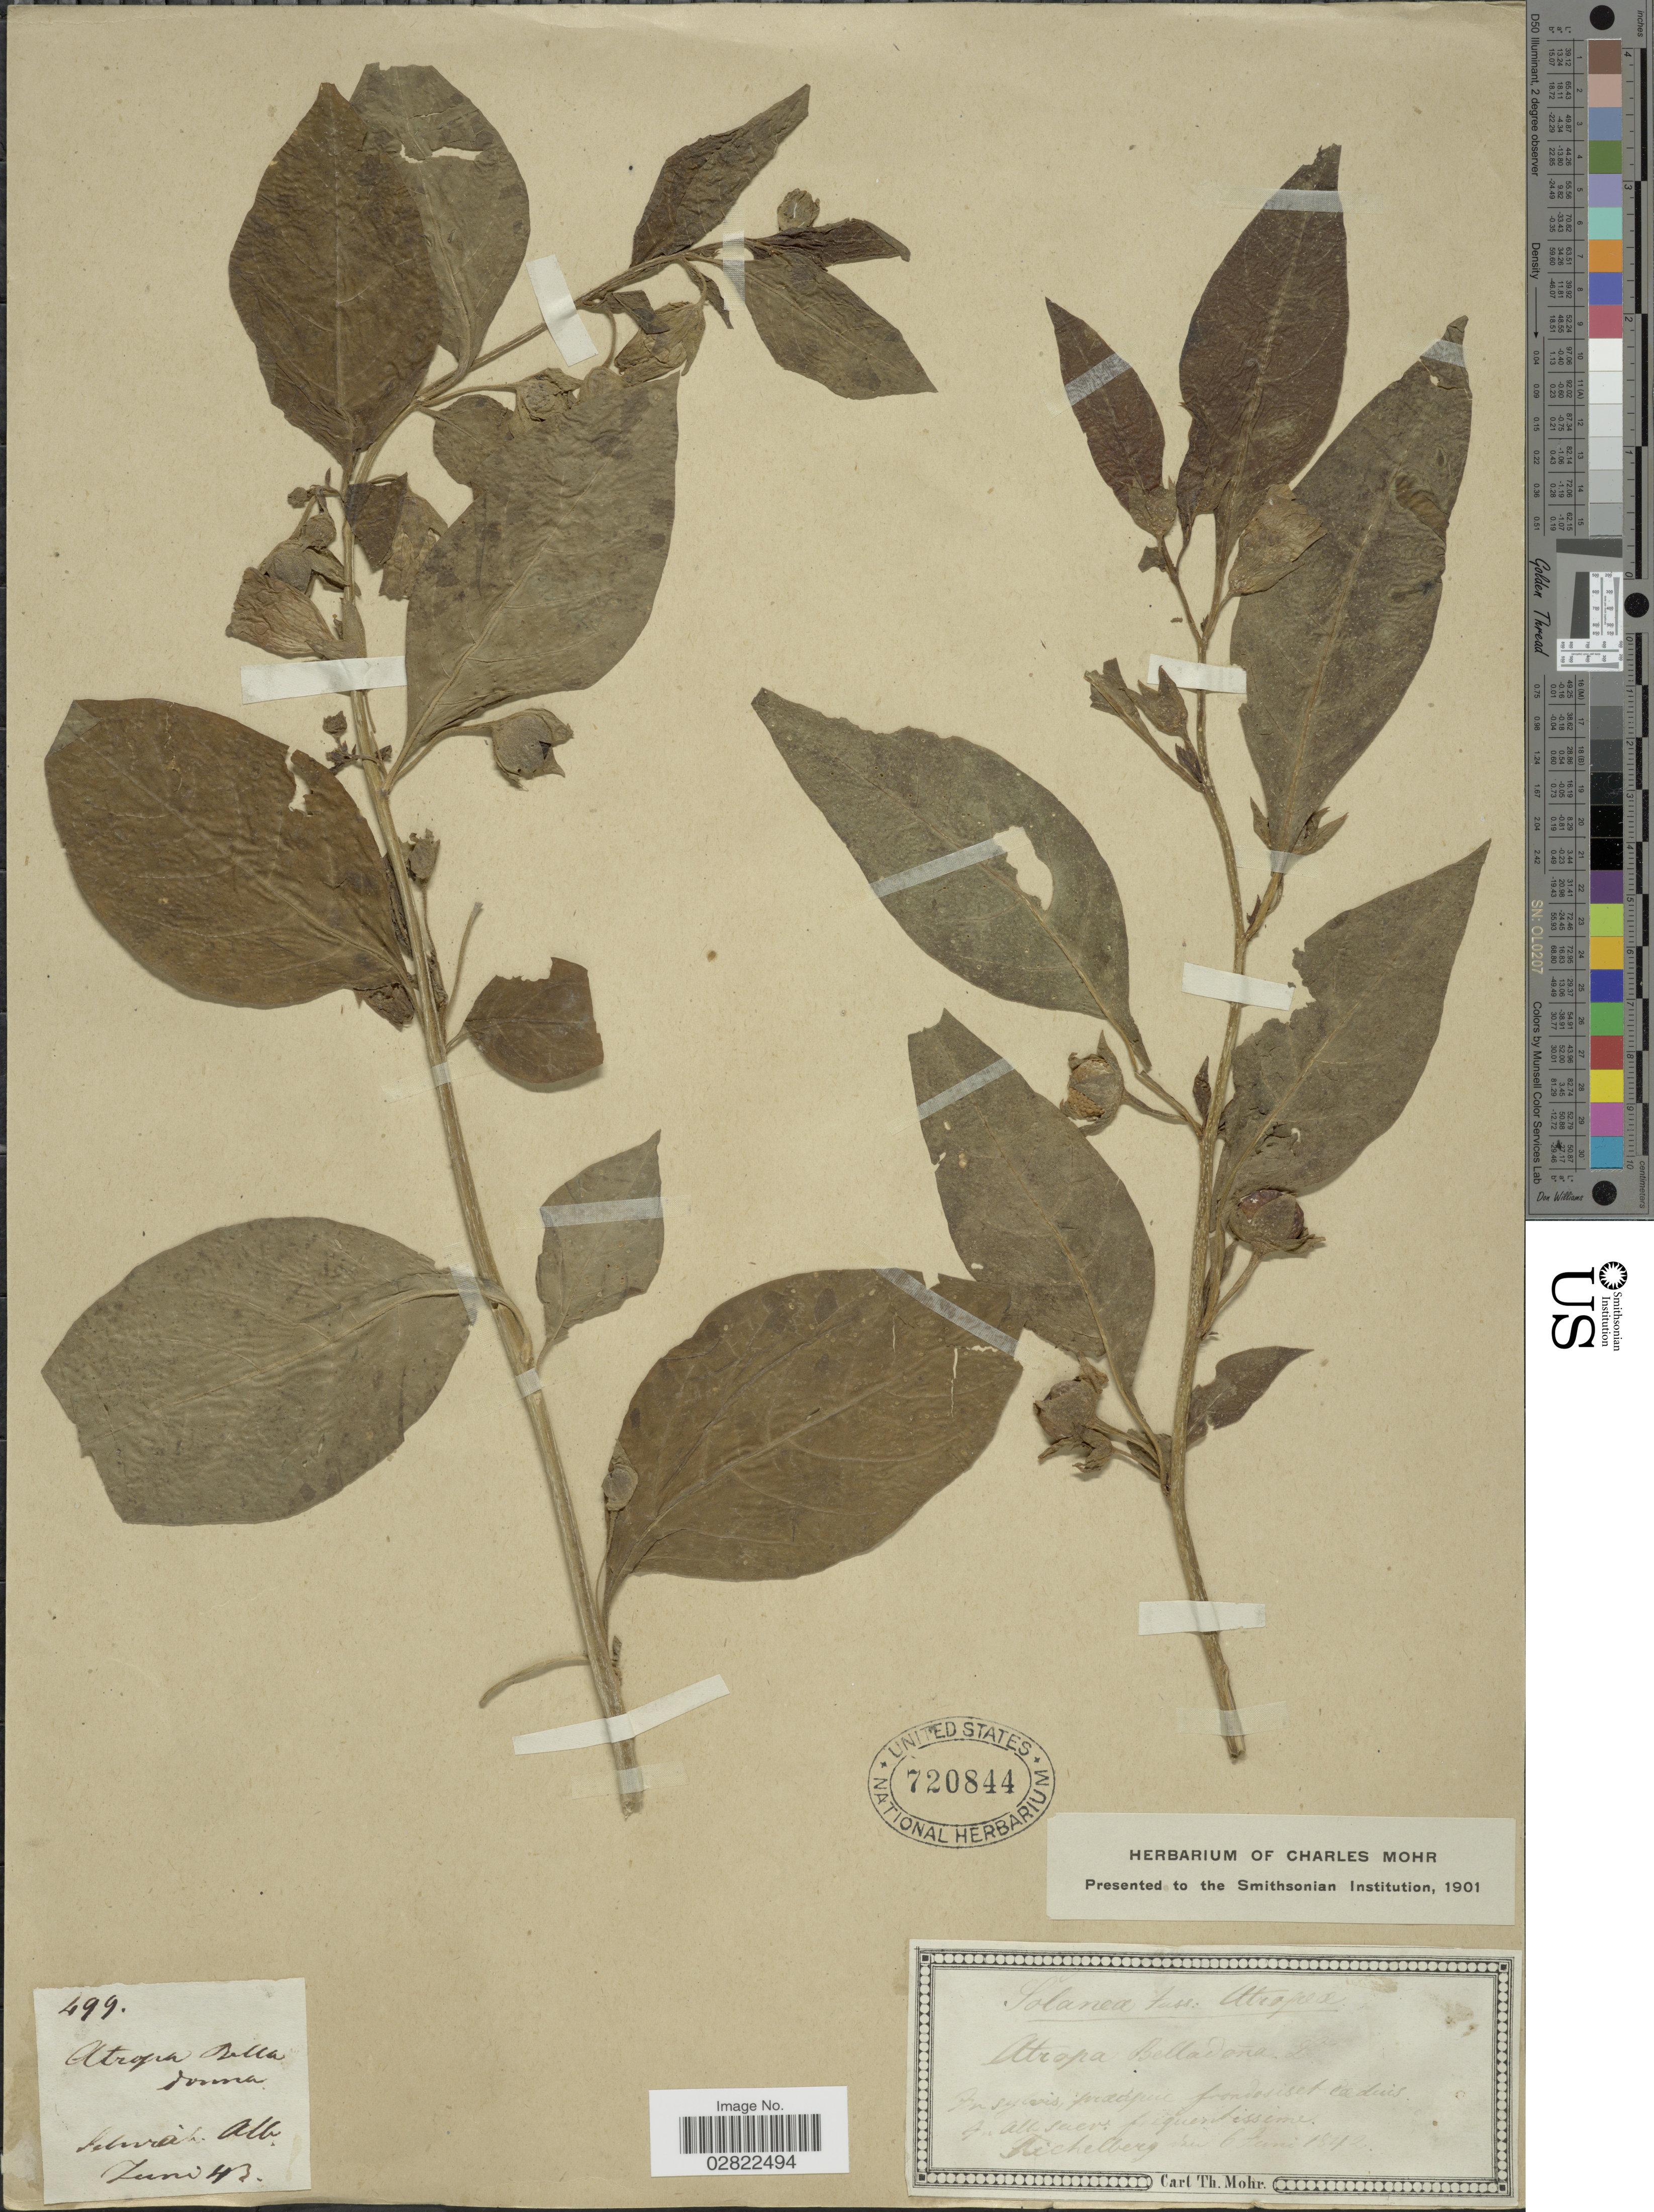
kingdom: Plantae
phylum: Tracheophyta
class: Magnoliopsida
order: Solanales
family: Solanaceae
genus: Atropa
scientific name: Atropa belladonna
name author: L.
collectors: C. T. Mohr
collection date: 1842-06-06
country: Netherlands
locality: Tichelberg.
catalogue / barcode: US 720844